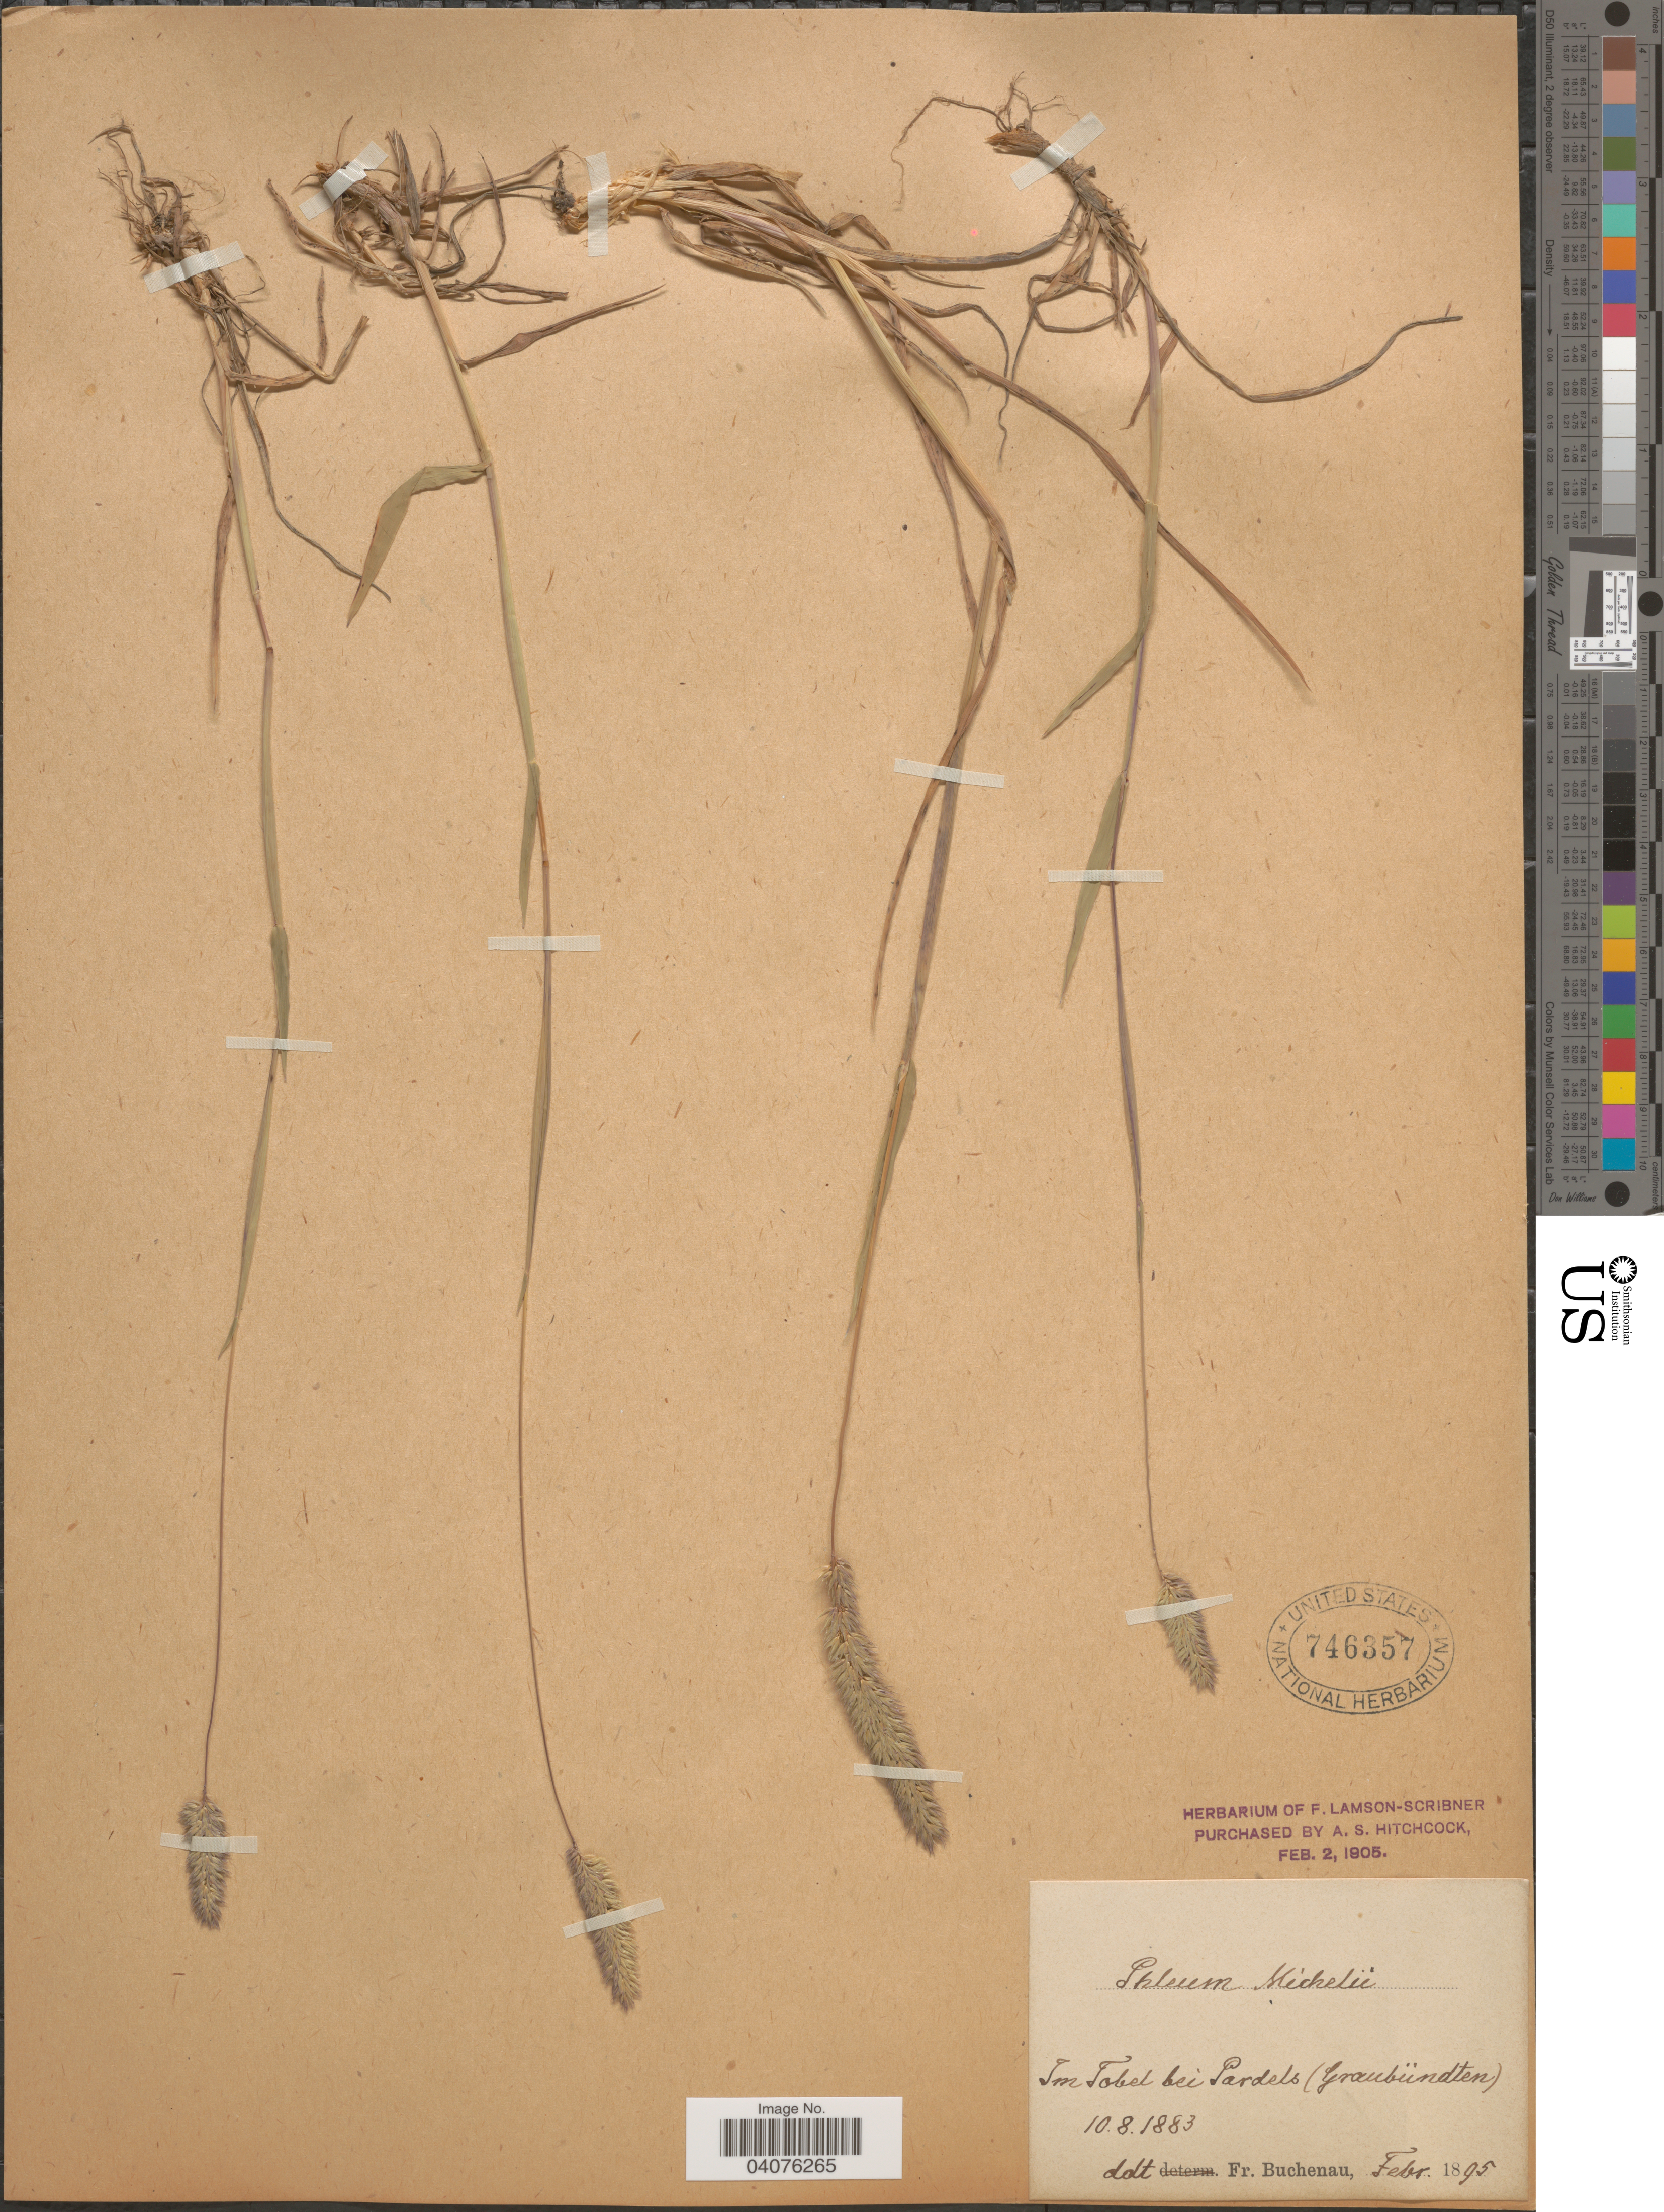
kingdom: Plantae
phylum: Tracheophyta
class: Liliopsida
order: Poales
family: Poaceae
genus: Phleum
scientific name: Phleum michelii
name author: All.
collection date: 1883-08-10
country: Switzerland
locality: Im Tobel bei Pardels (Graubündten).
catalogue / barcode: US 746357